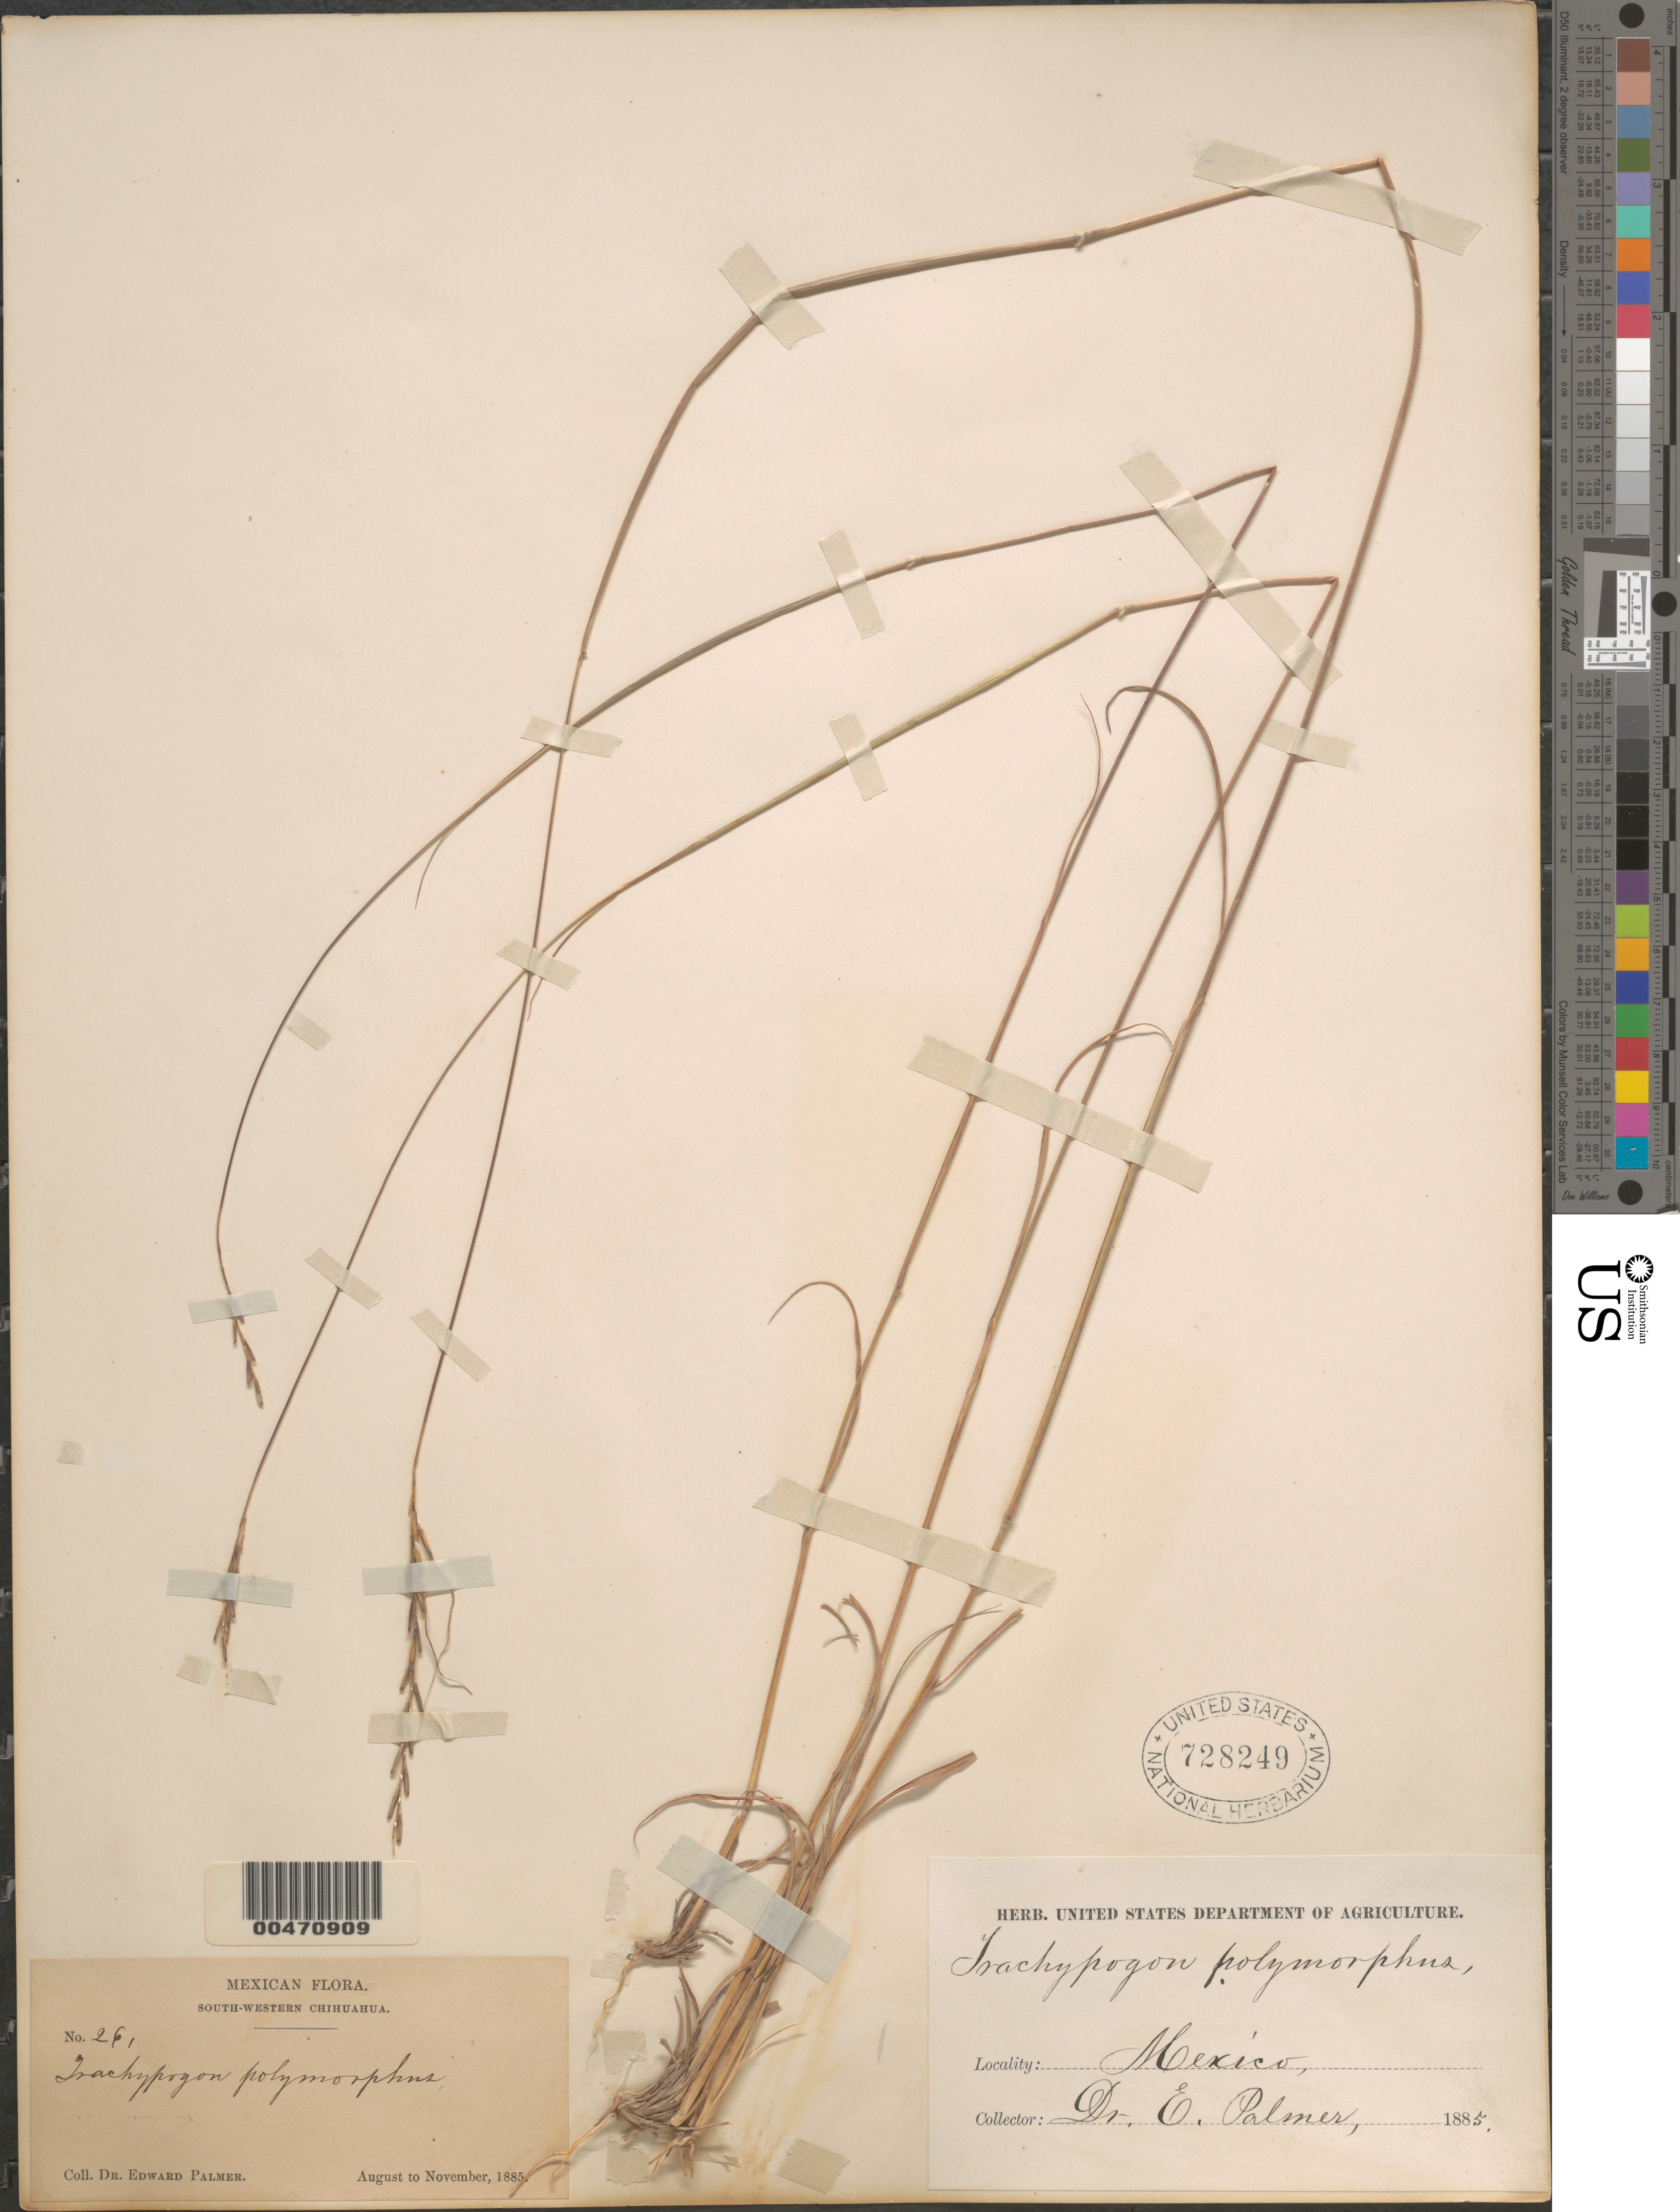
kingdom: Plantae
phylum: Tracheophyta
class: Liliopsida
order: Poales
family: Poaceae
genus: Trachypogon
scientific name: Trachypogon montufari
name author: (Kunth) Nees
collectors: E. Palmer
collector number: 26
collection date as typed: Aug 1885 to Nov 1885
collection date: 1885-08/1885-11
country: Mexico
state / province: Chihuahua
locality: South-western Chihuahua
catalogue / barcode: US 728249